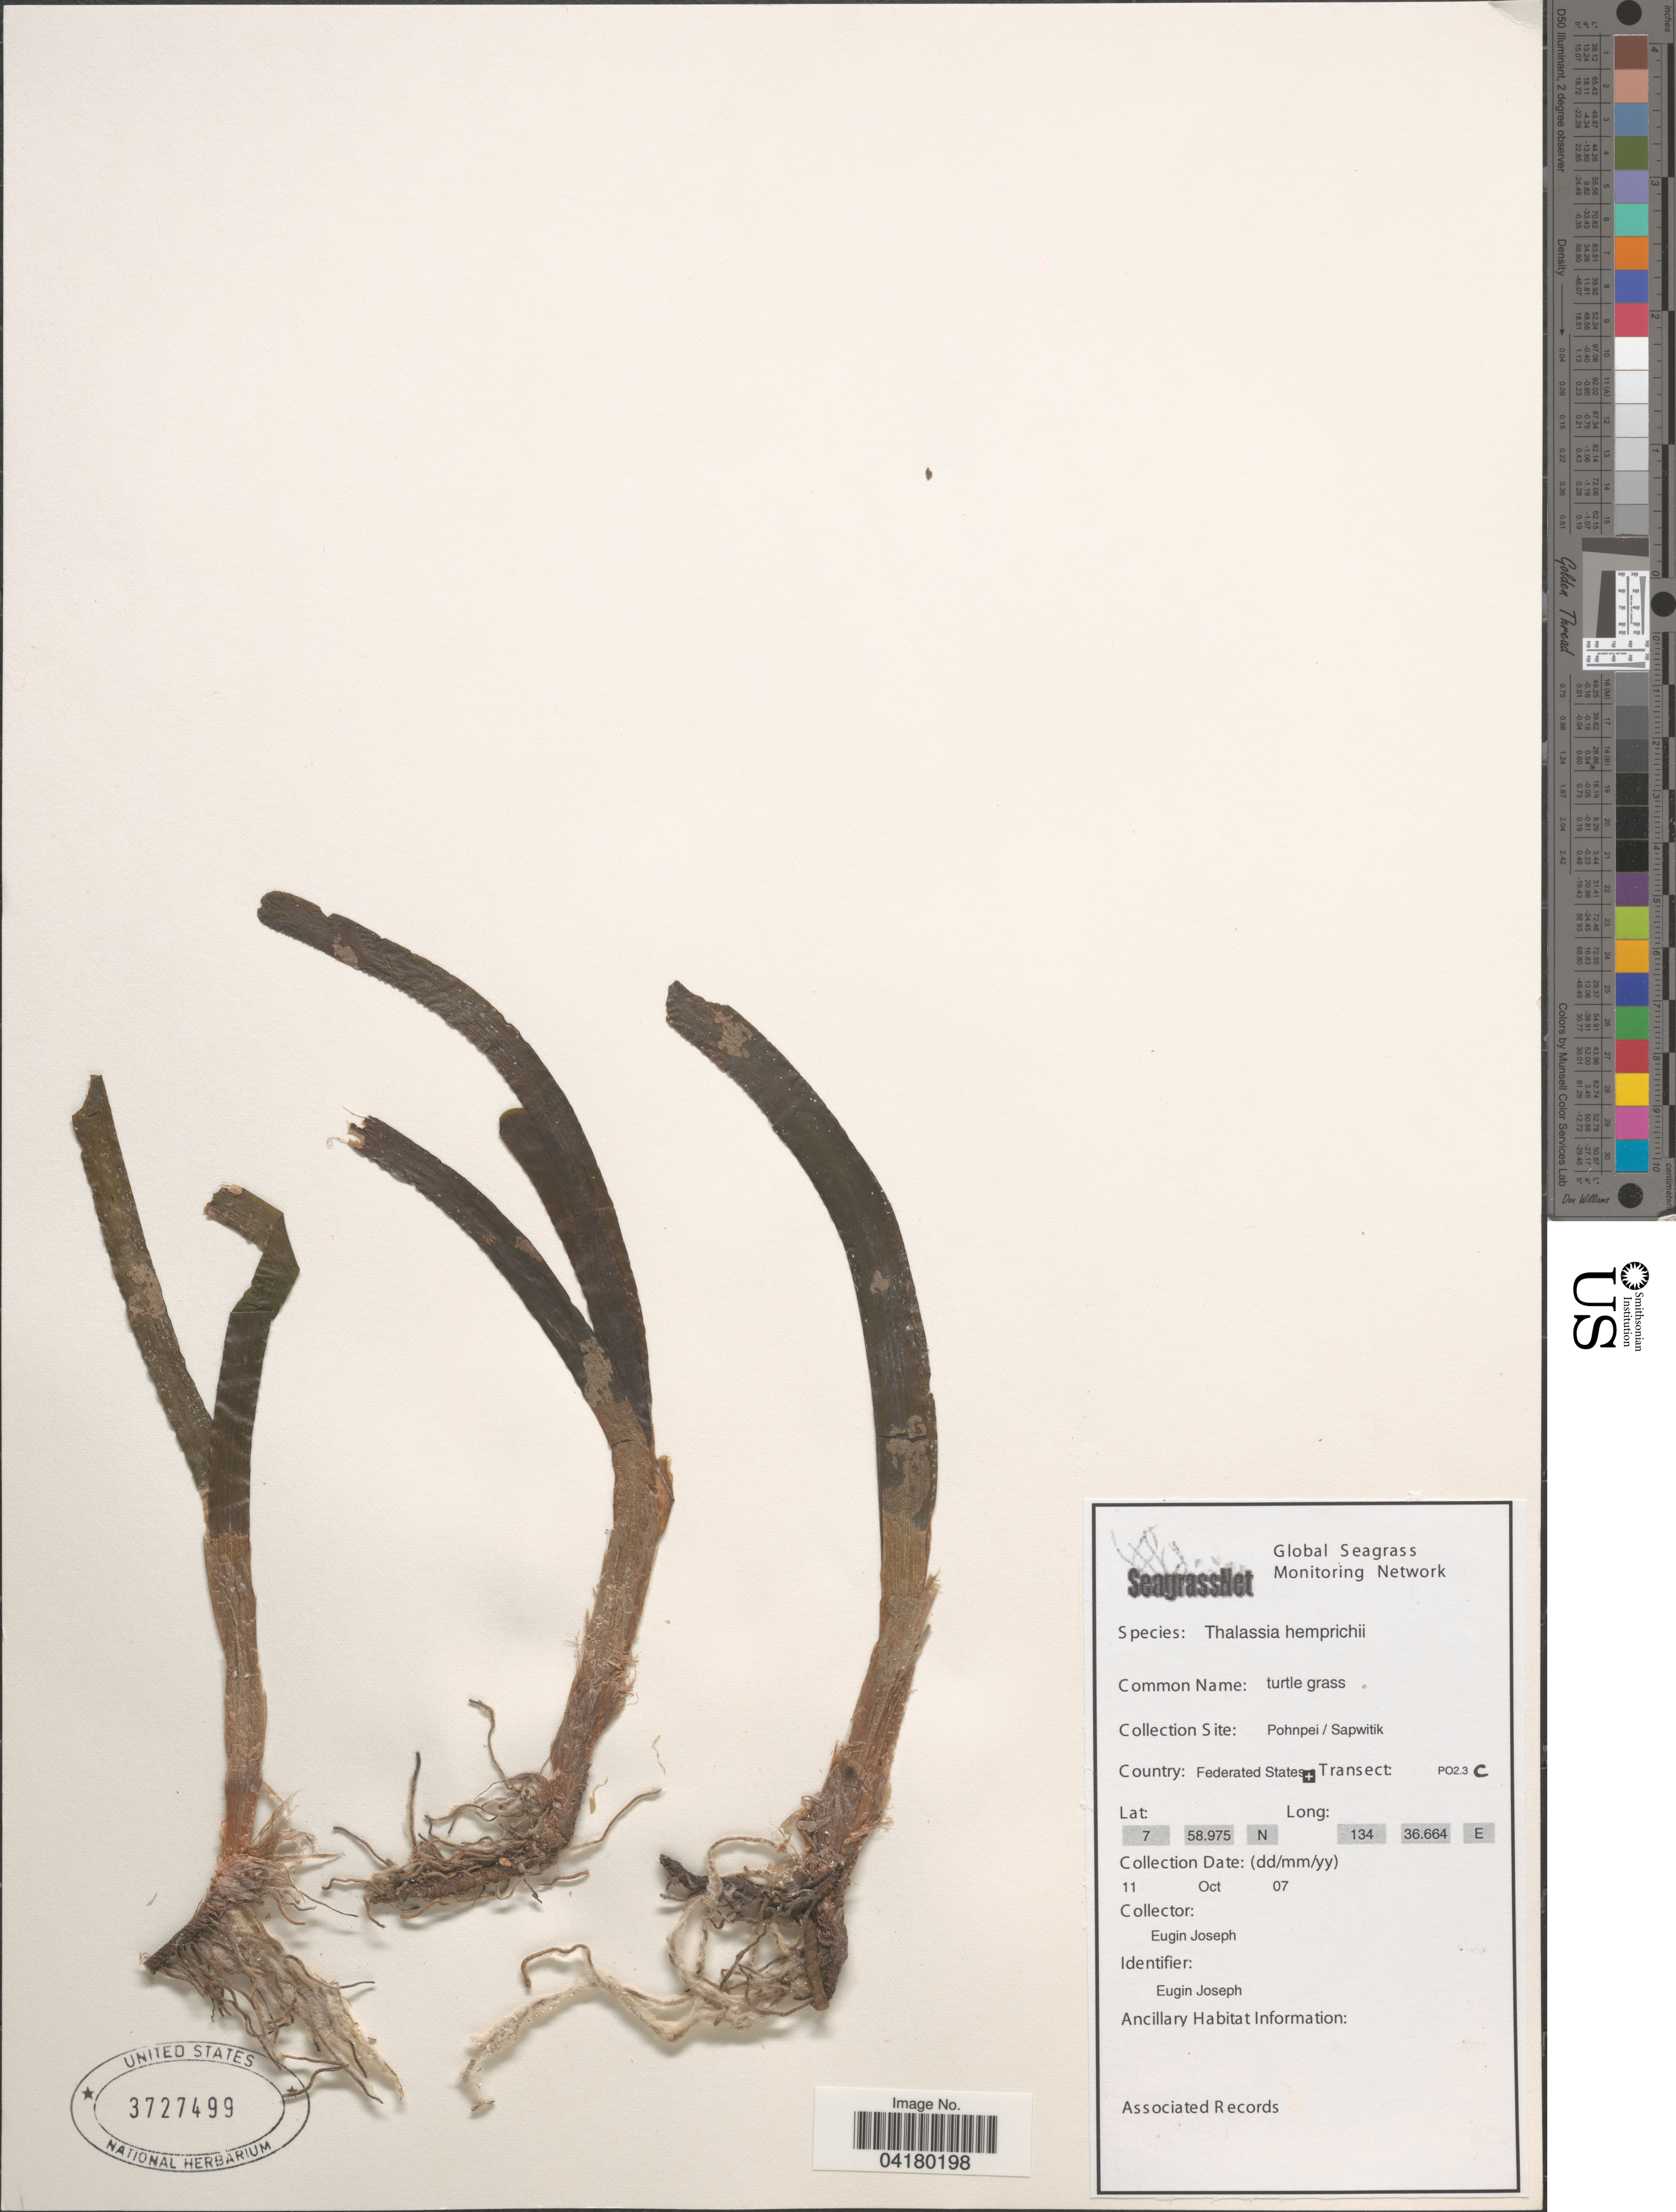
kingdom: Plantae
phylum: Tracheophyta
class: Liliopsida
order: Alismatales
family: Hydrocharitaceae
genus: Thalassia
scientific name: Thalassia hemprichii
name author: Asch.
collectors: E. Joseph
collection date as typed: Transcribed d/m/y: 11/10/7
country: Micronesia, Federated States of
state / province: Pohnpei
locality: Sapwitik. Federated States. Transect: PO2.3 C.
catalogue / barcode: US 3727499